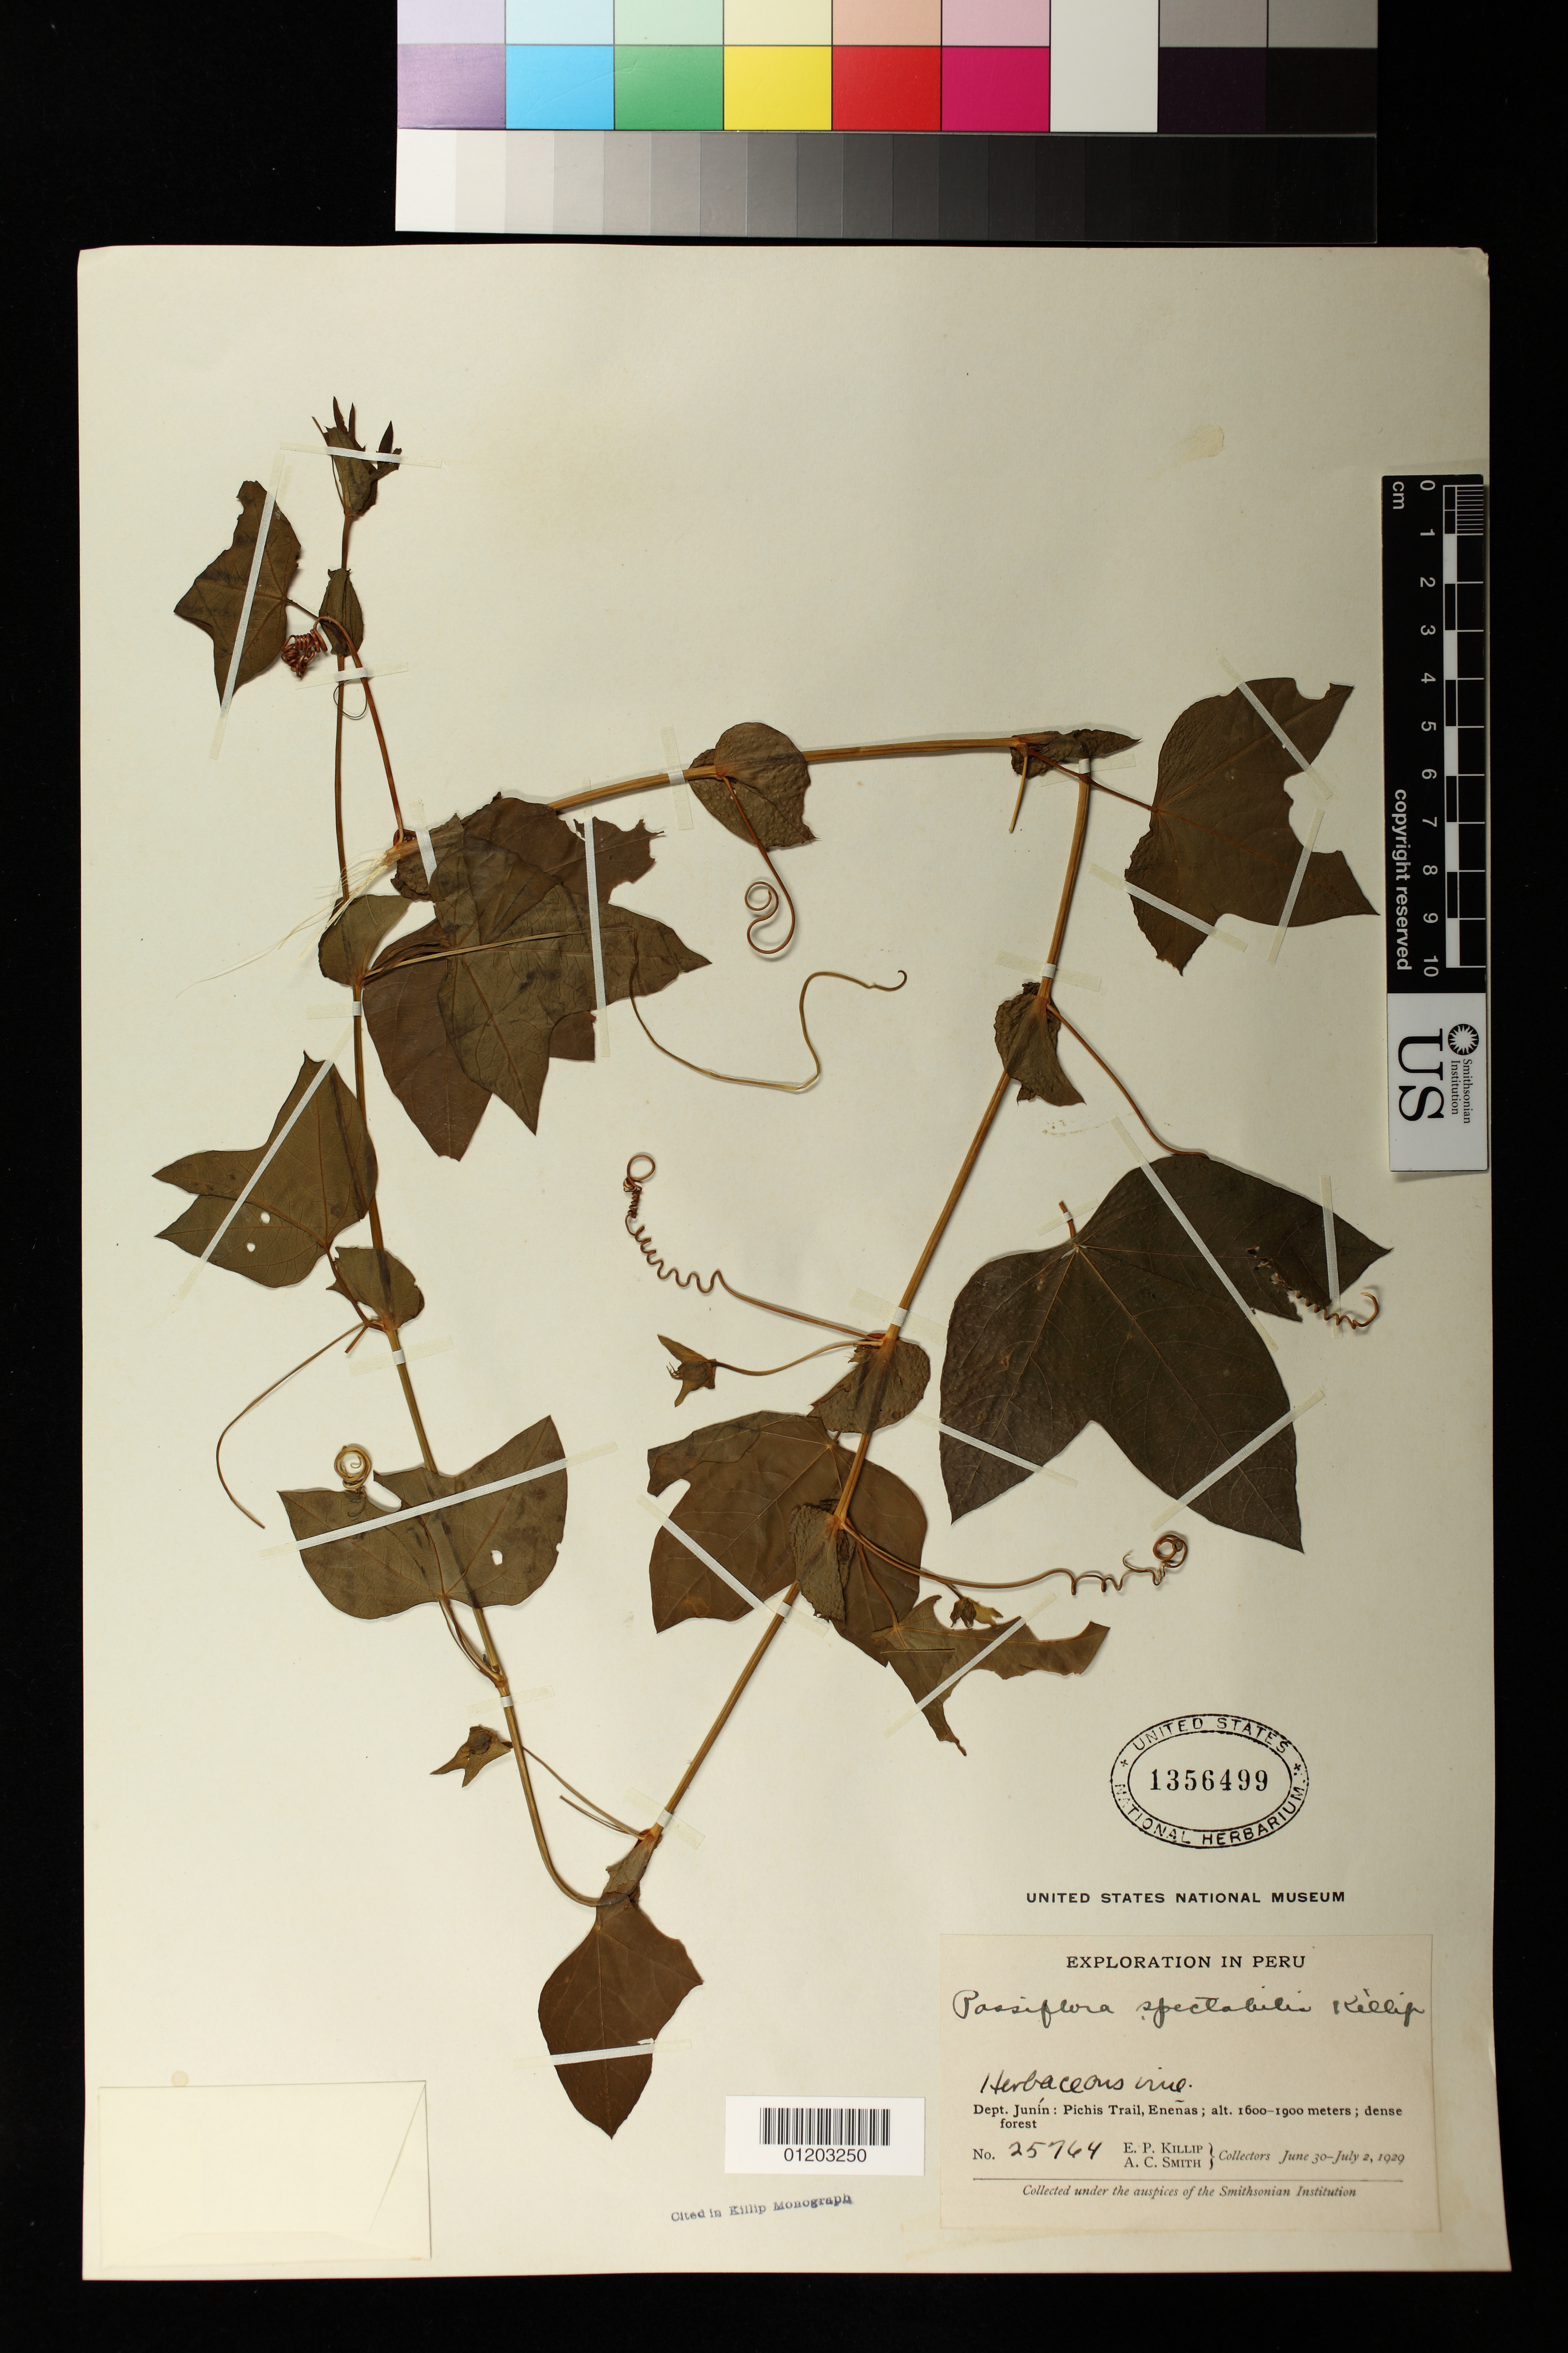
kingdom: Plantae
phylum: Tracheophyta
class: Magnoliopsida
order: Malpighiales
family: Passifloraceae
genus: Passiflora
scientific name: Passiflora spectabilis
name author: Killip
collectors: E. P. Killip & A. C. Smith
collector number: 25764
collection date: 1929-06-30/1929-07-02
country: Peru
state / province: Junín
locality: Pichis Trail, Enenas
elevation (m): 1600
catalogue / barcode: US 1356499